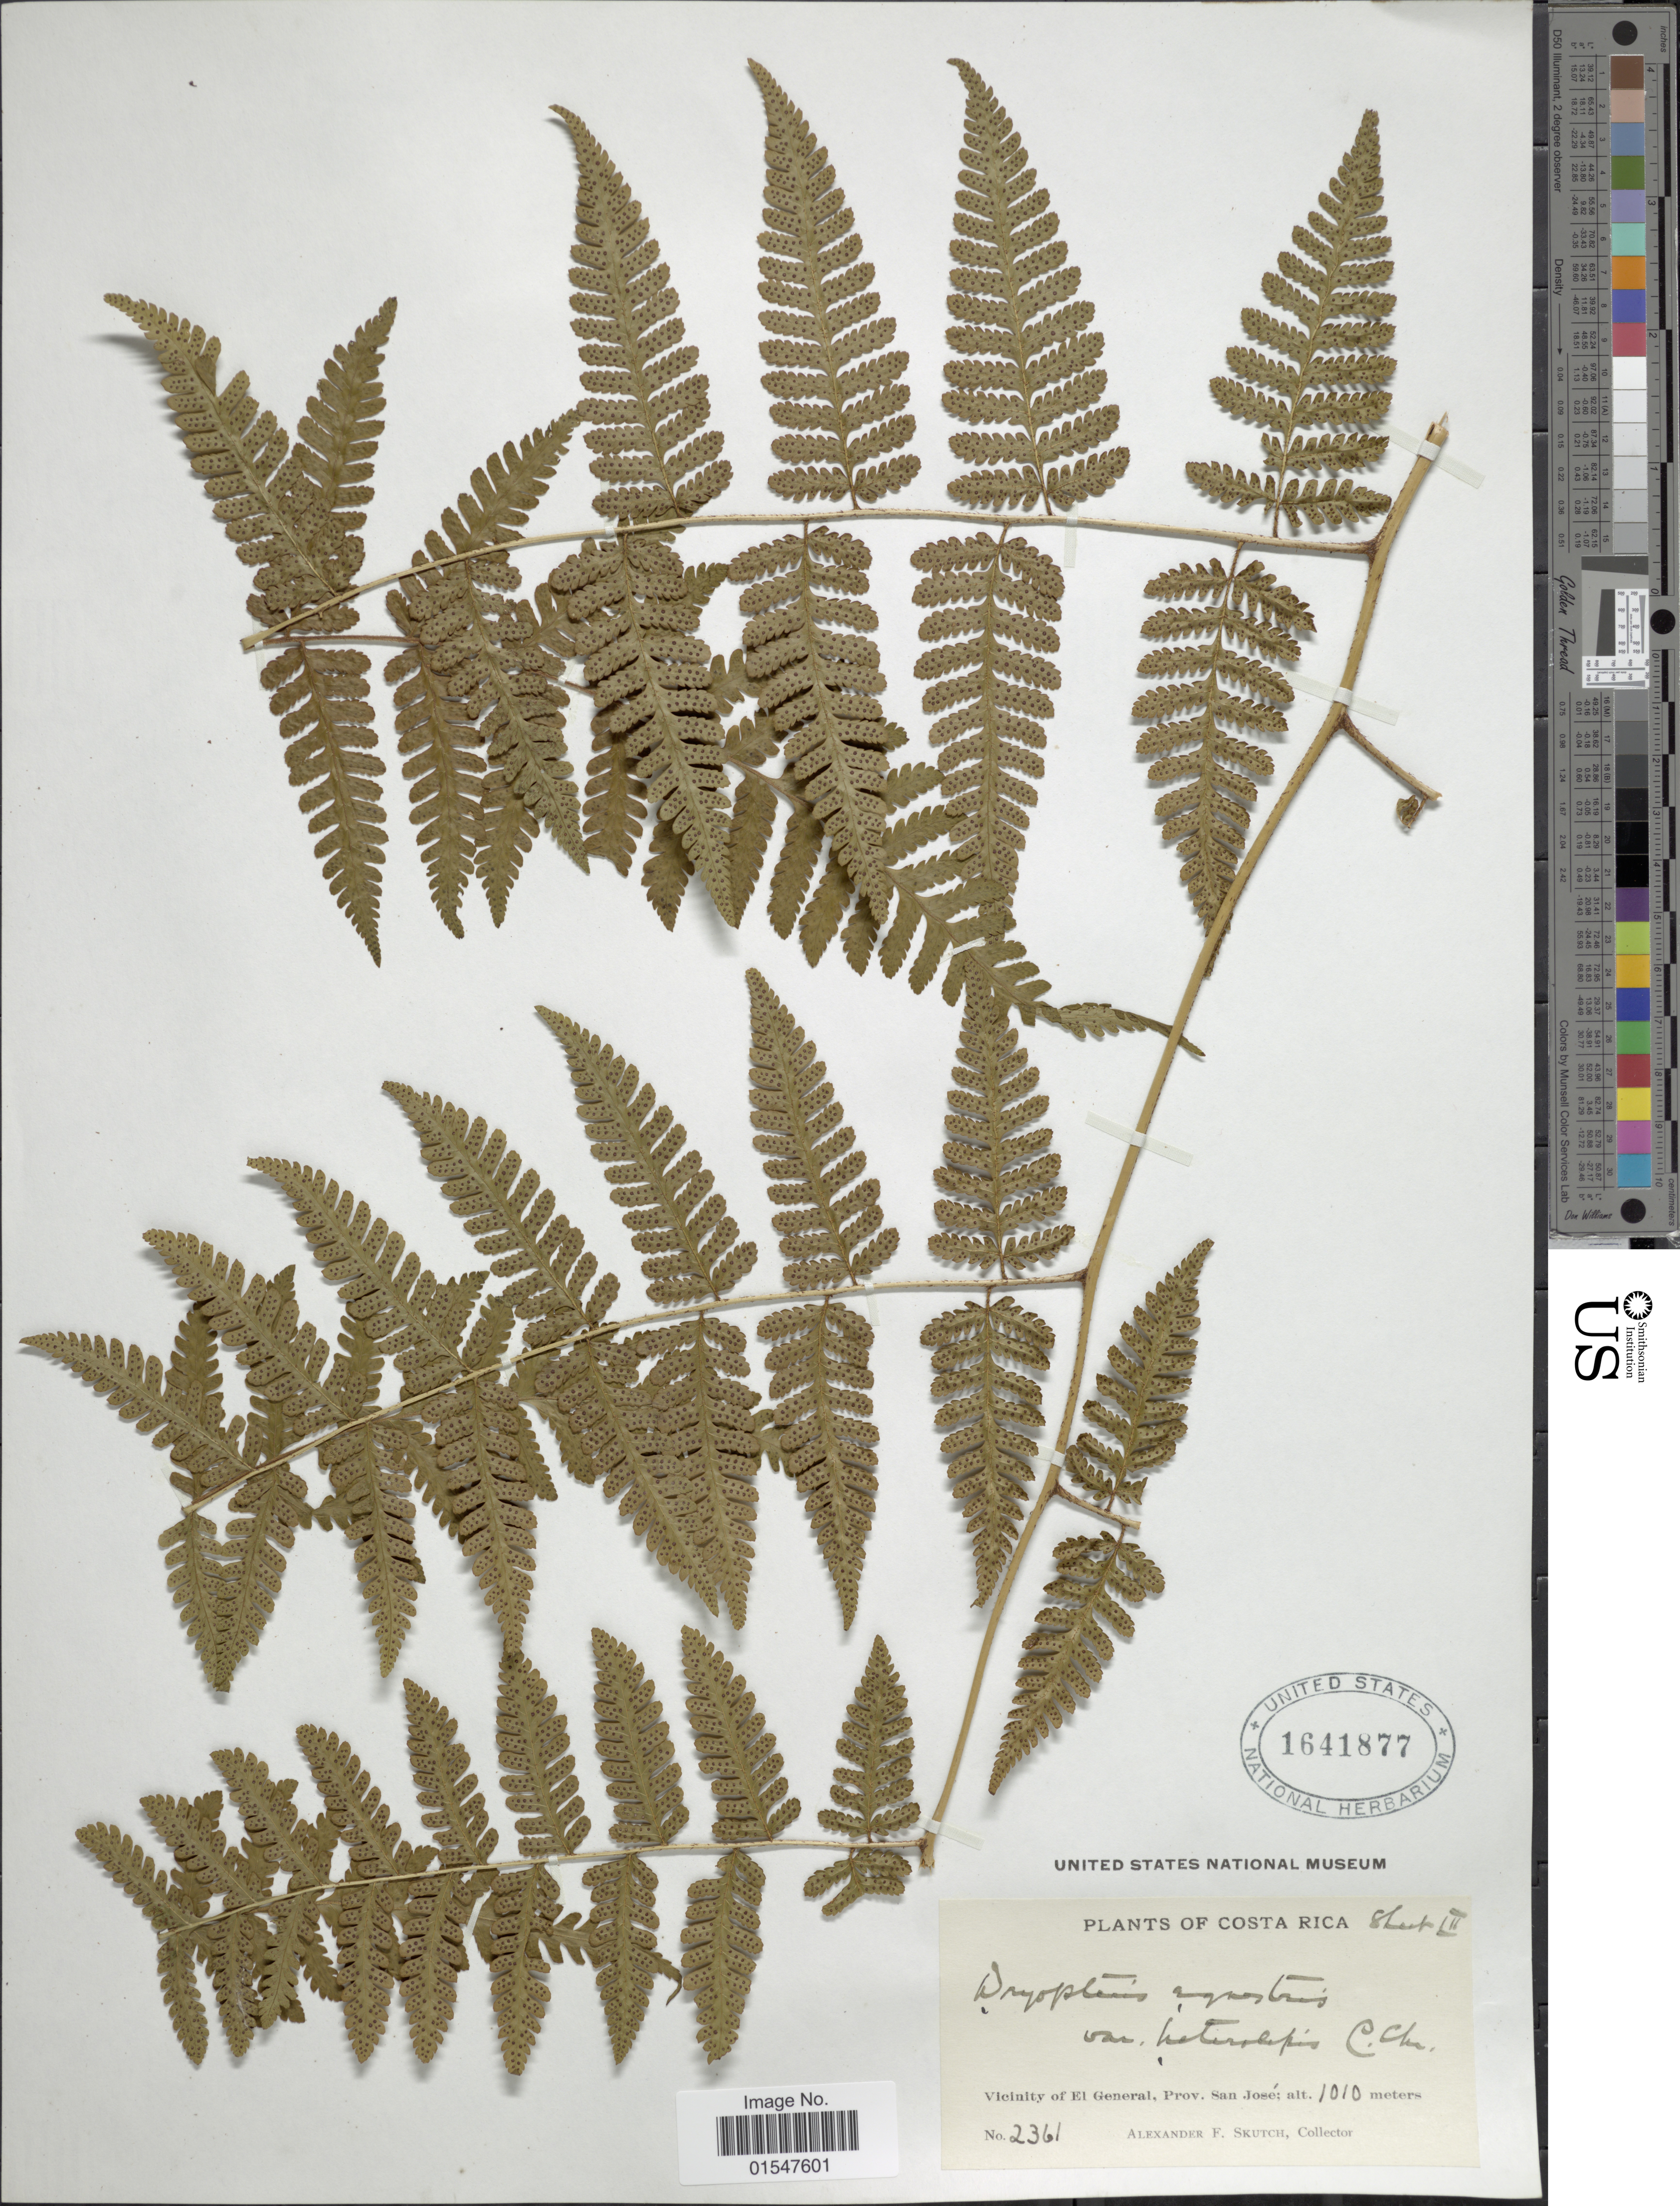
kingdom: Plantae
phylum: Tracheophyta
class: Polypodiopsida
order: Polypodiales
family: Dryopteridaceae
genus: Ctenitis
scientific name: Ctenitis equestris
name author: (Kunze) Ching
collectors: A. F. Skutch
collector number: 2361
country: Costa Rica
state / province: San José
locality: Vicinity of El General, Prov., San Jose.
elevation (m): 1010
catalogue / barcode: US 1641877